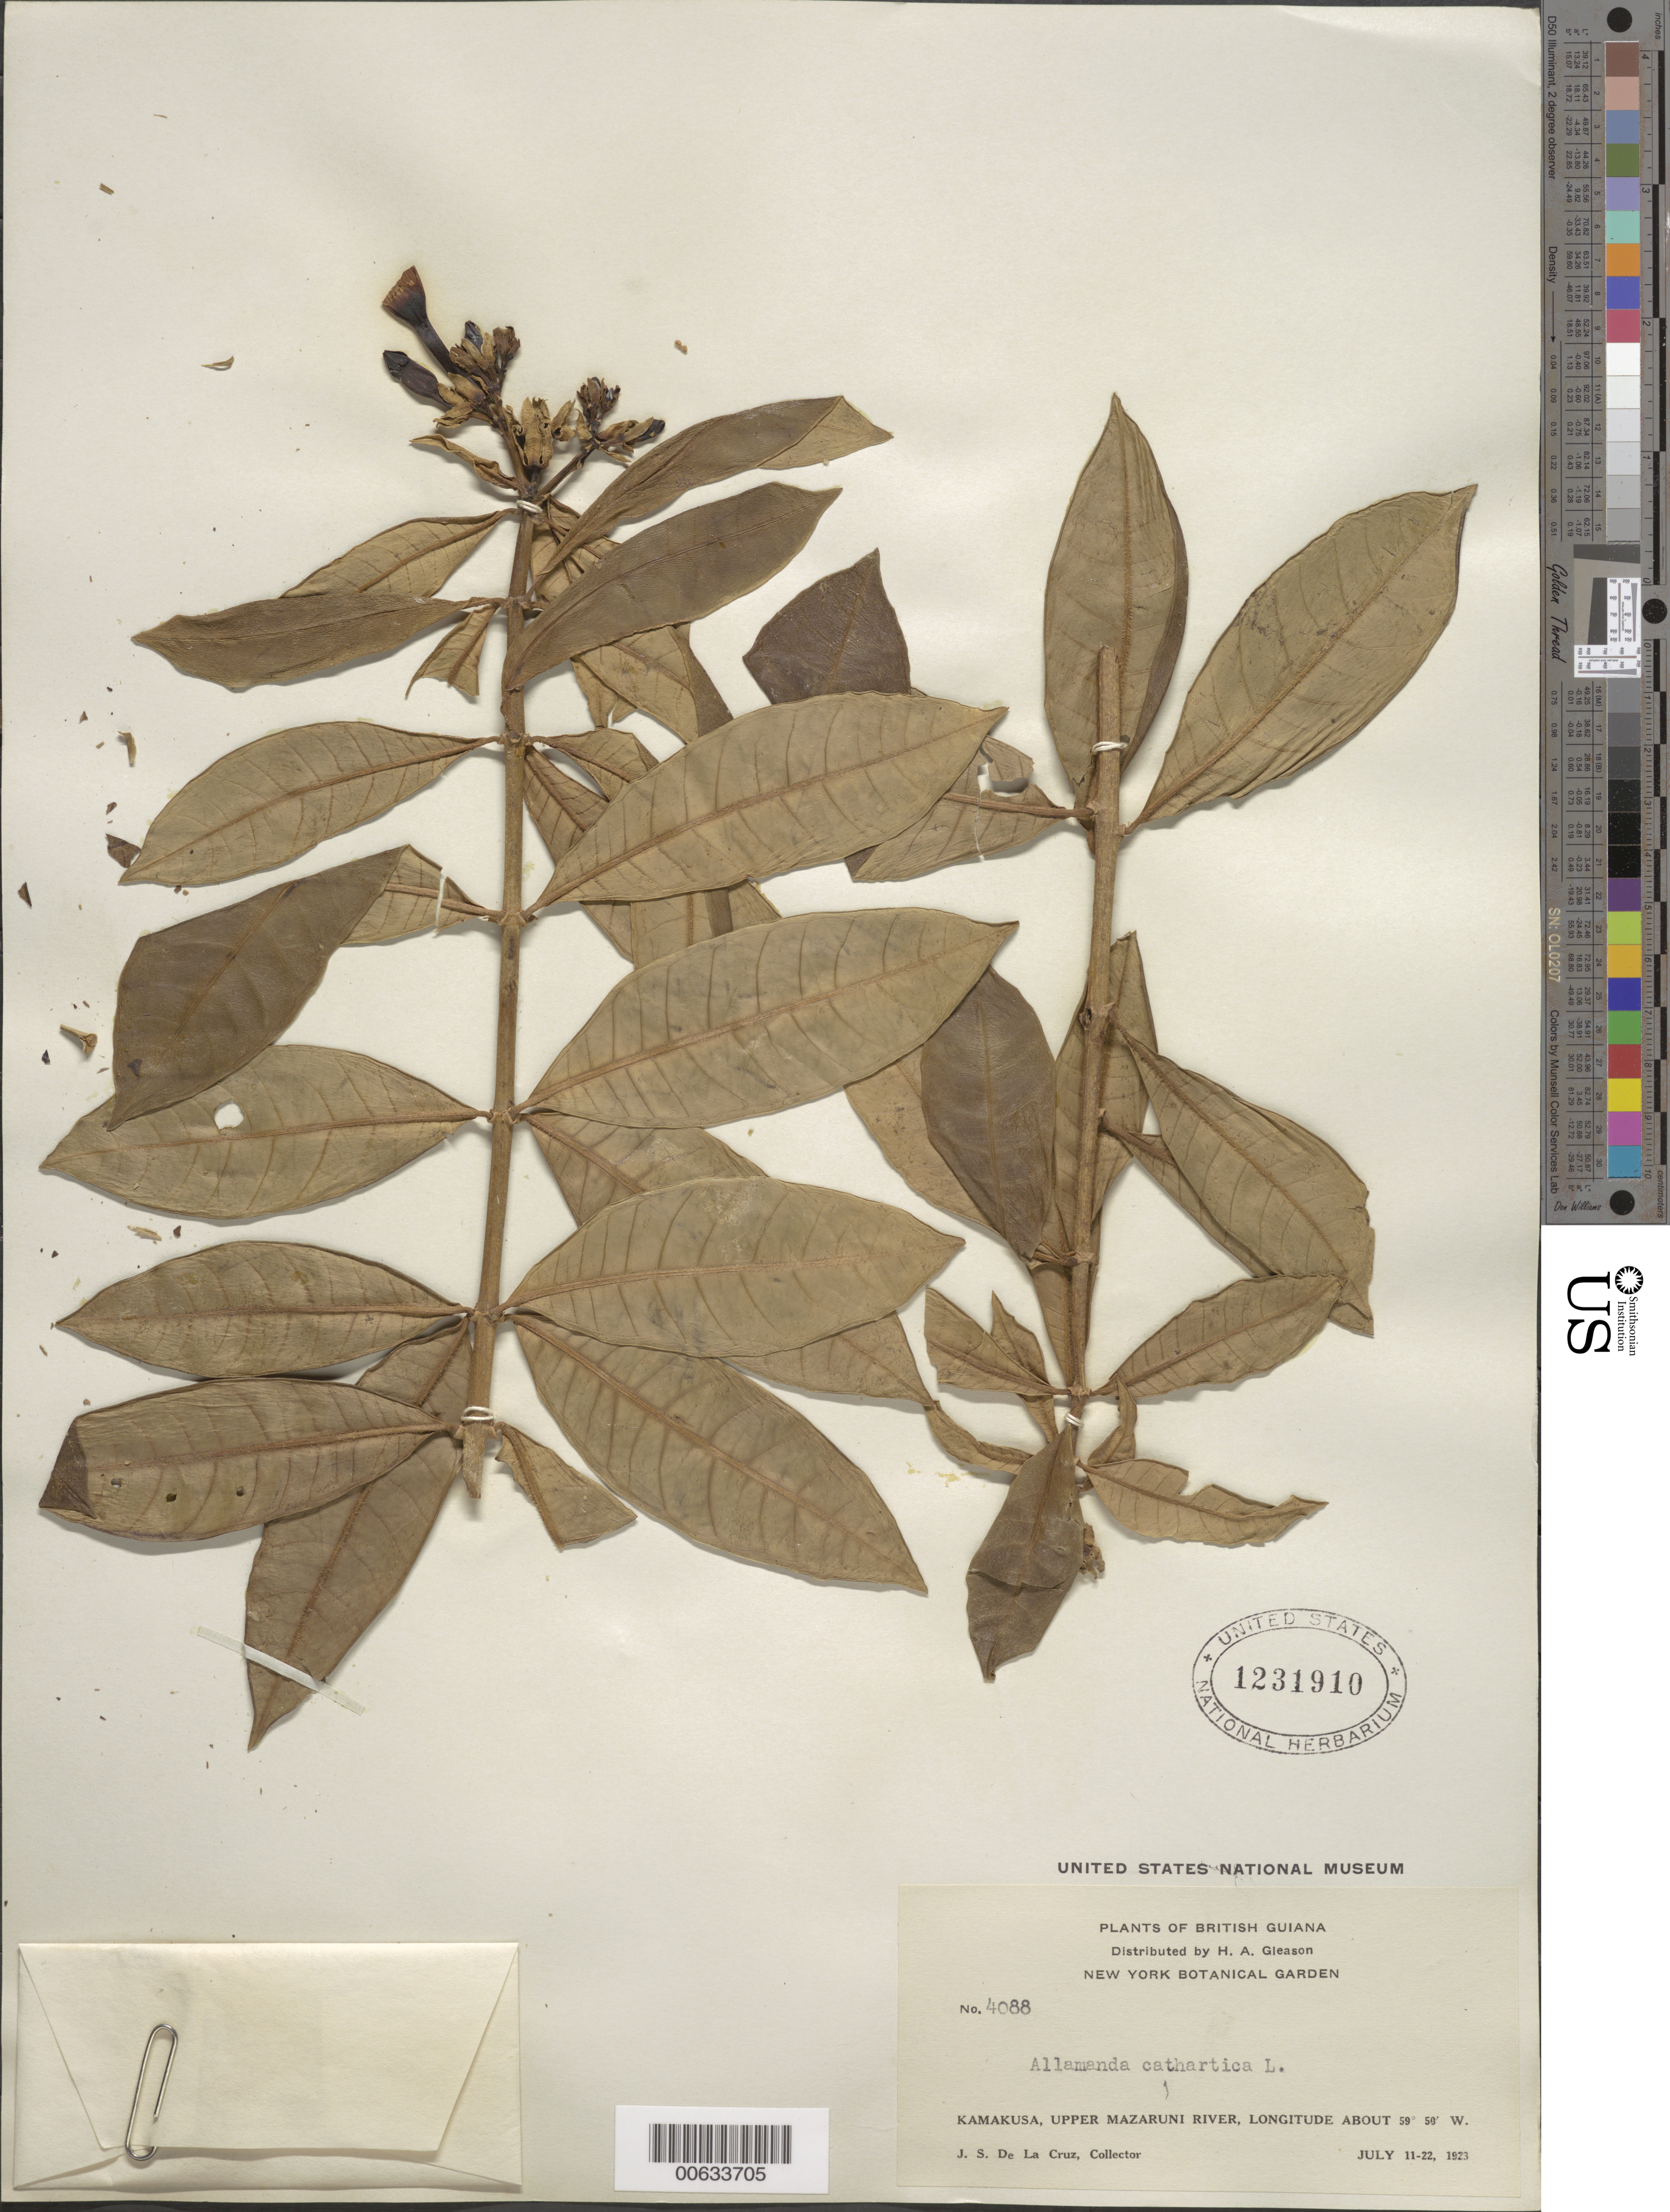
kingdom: Plantae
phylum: Tracheophyta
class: Magnoliopsida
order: Gentianales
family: Apocynaceae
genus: Allamanda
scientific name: Allamanda cathartica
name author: L.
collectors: J. S. de la Cruz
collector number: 4088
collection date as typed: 11-Jul-23 to 22-Jul-23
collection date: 1923-07-11/1923-07-22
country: Guyana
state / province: Cuyuni-Mazaruni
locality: Kamakusa, Upper Mazaruni R.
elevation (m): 100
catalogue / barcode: US 1231910